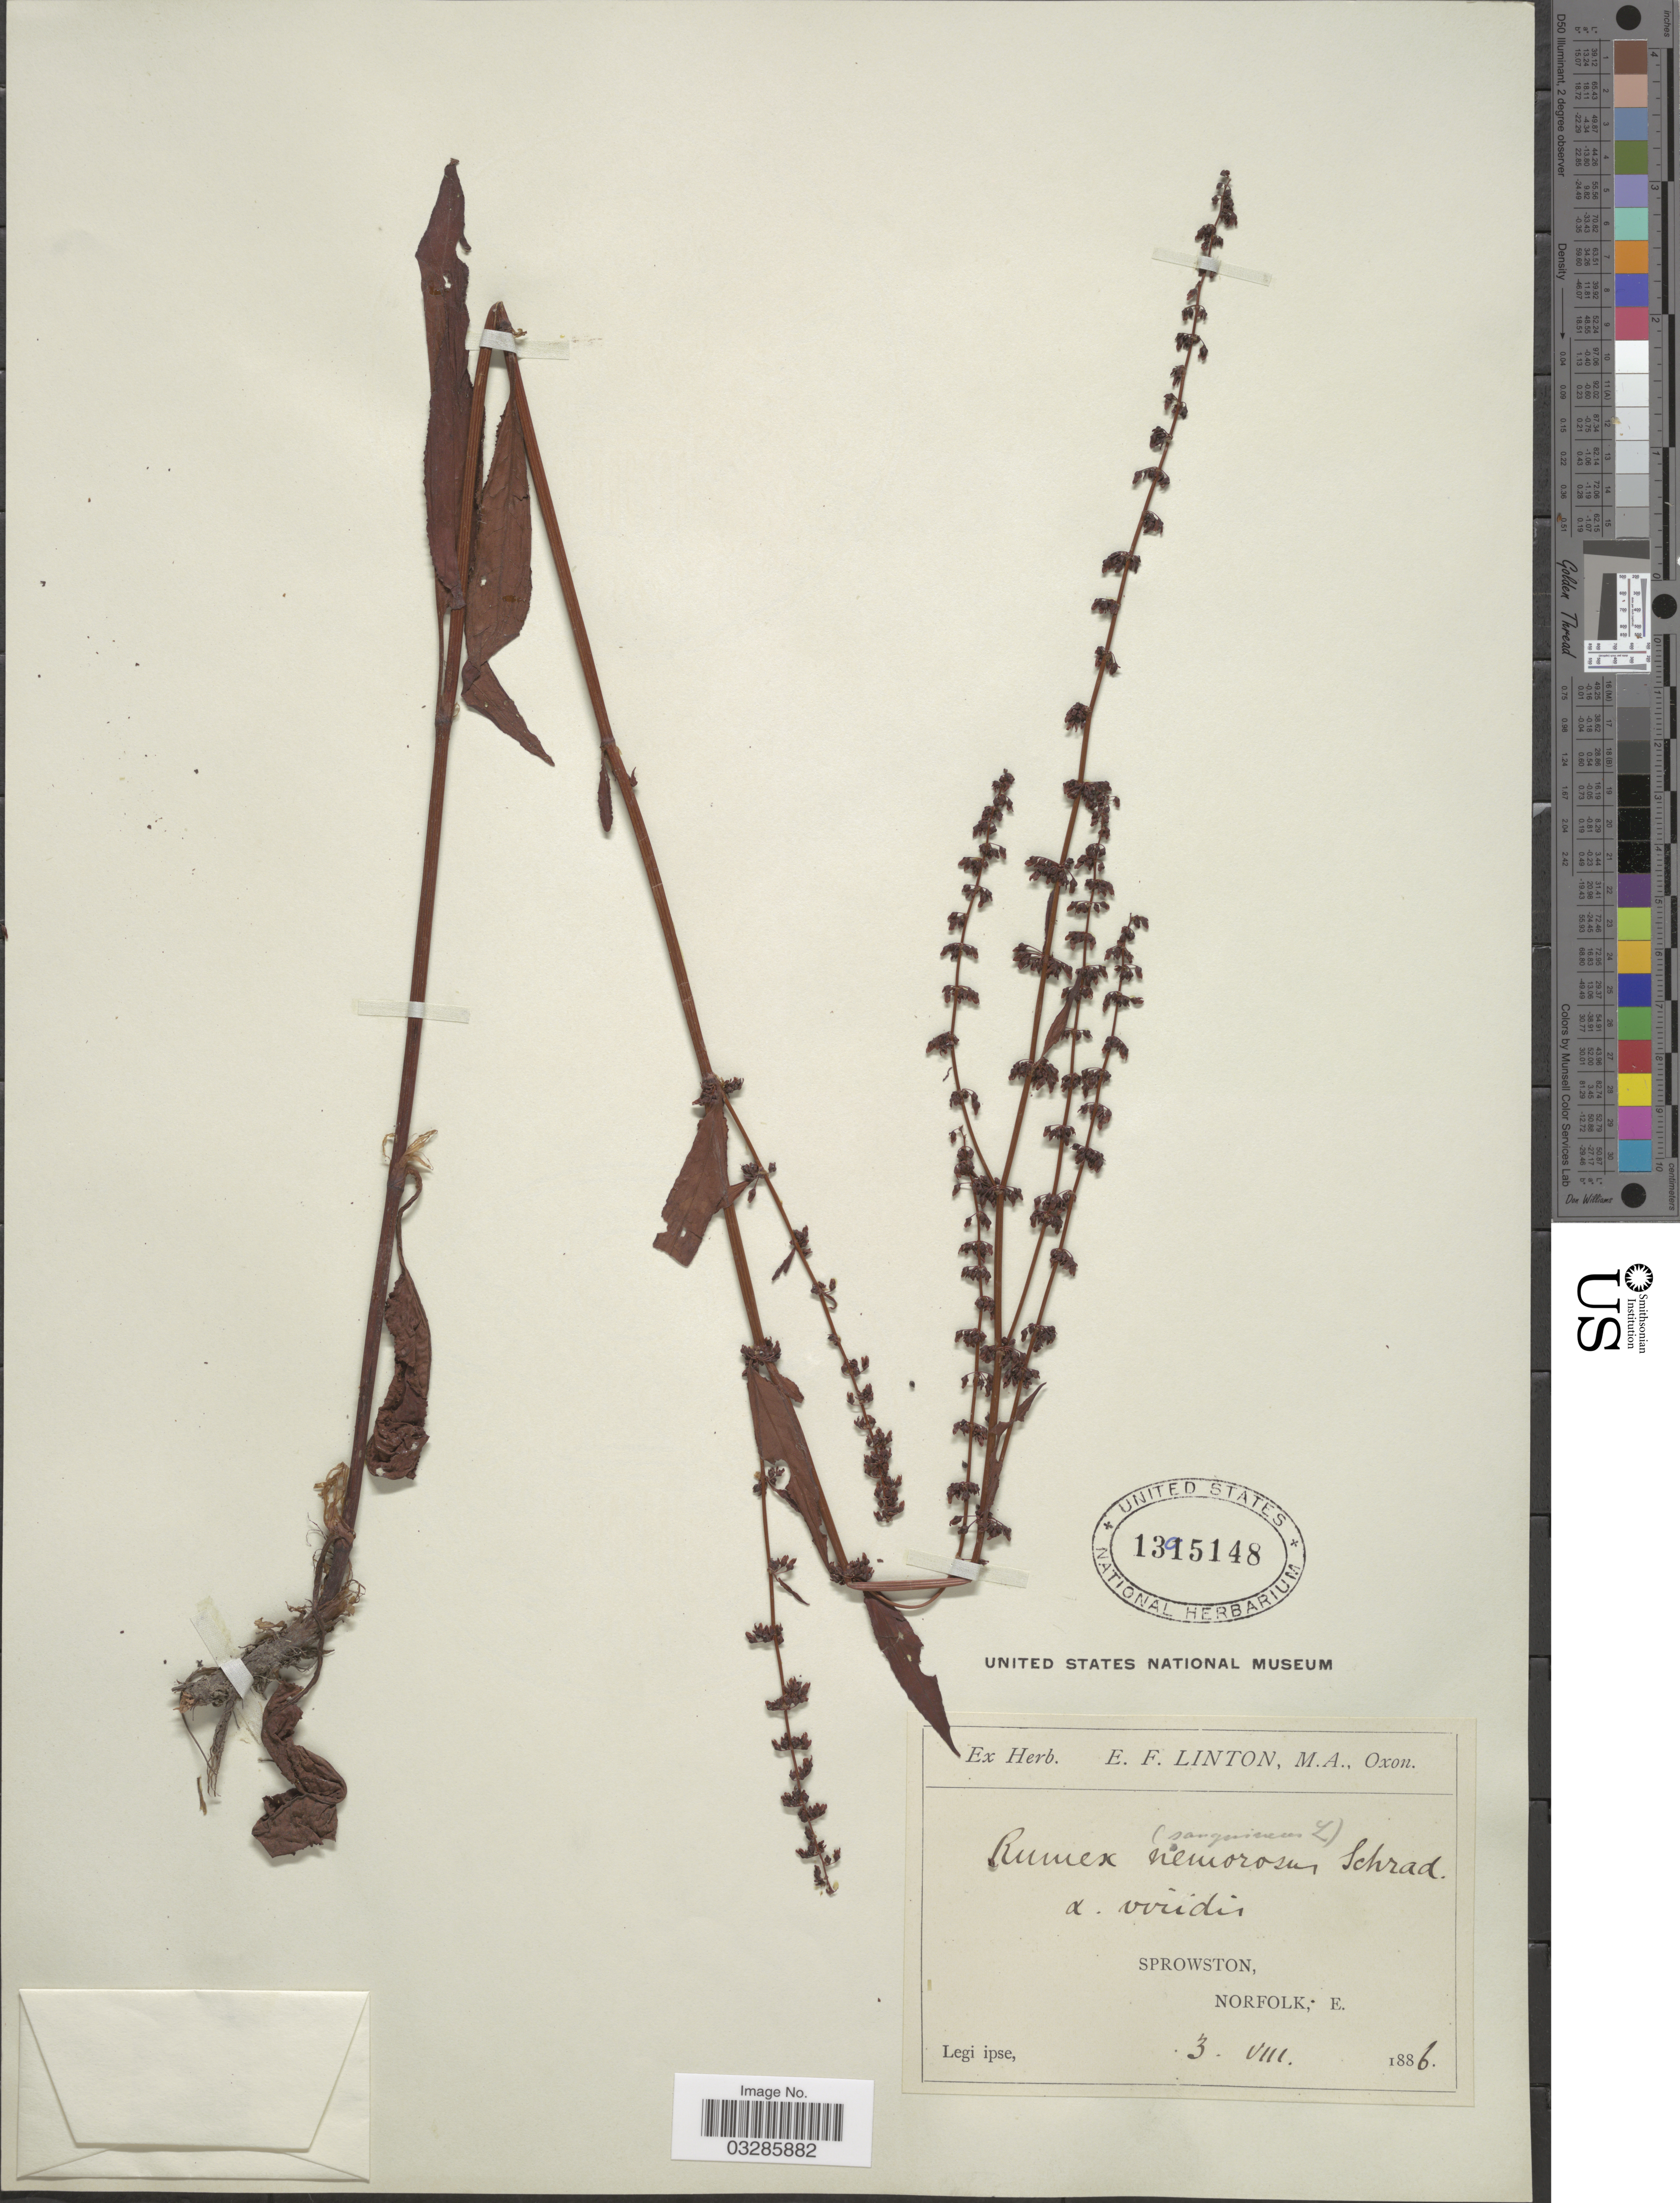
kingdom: Plantae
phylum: Tracheophyta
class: Magnoliopsida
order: Caryophyllales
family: Polygonaceae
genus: Rumex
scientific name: Rumex sanguineus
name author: L.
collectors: E. Linton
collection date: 1886-08-03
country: Australia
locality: Sprowston, Norfolk, E.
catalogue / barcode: US 13015148